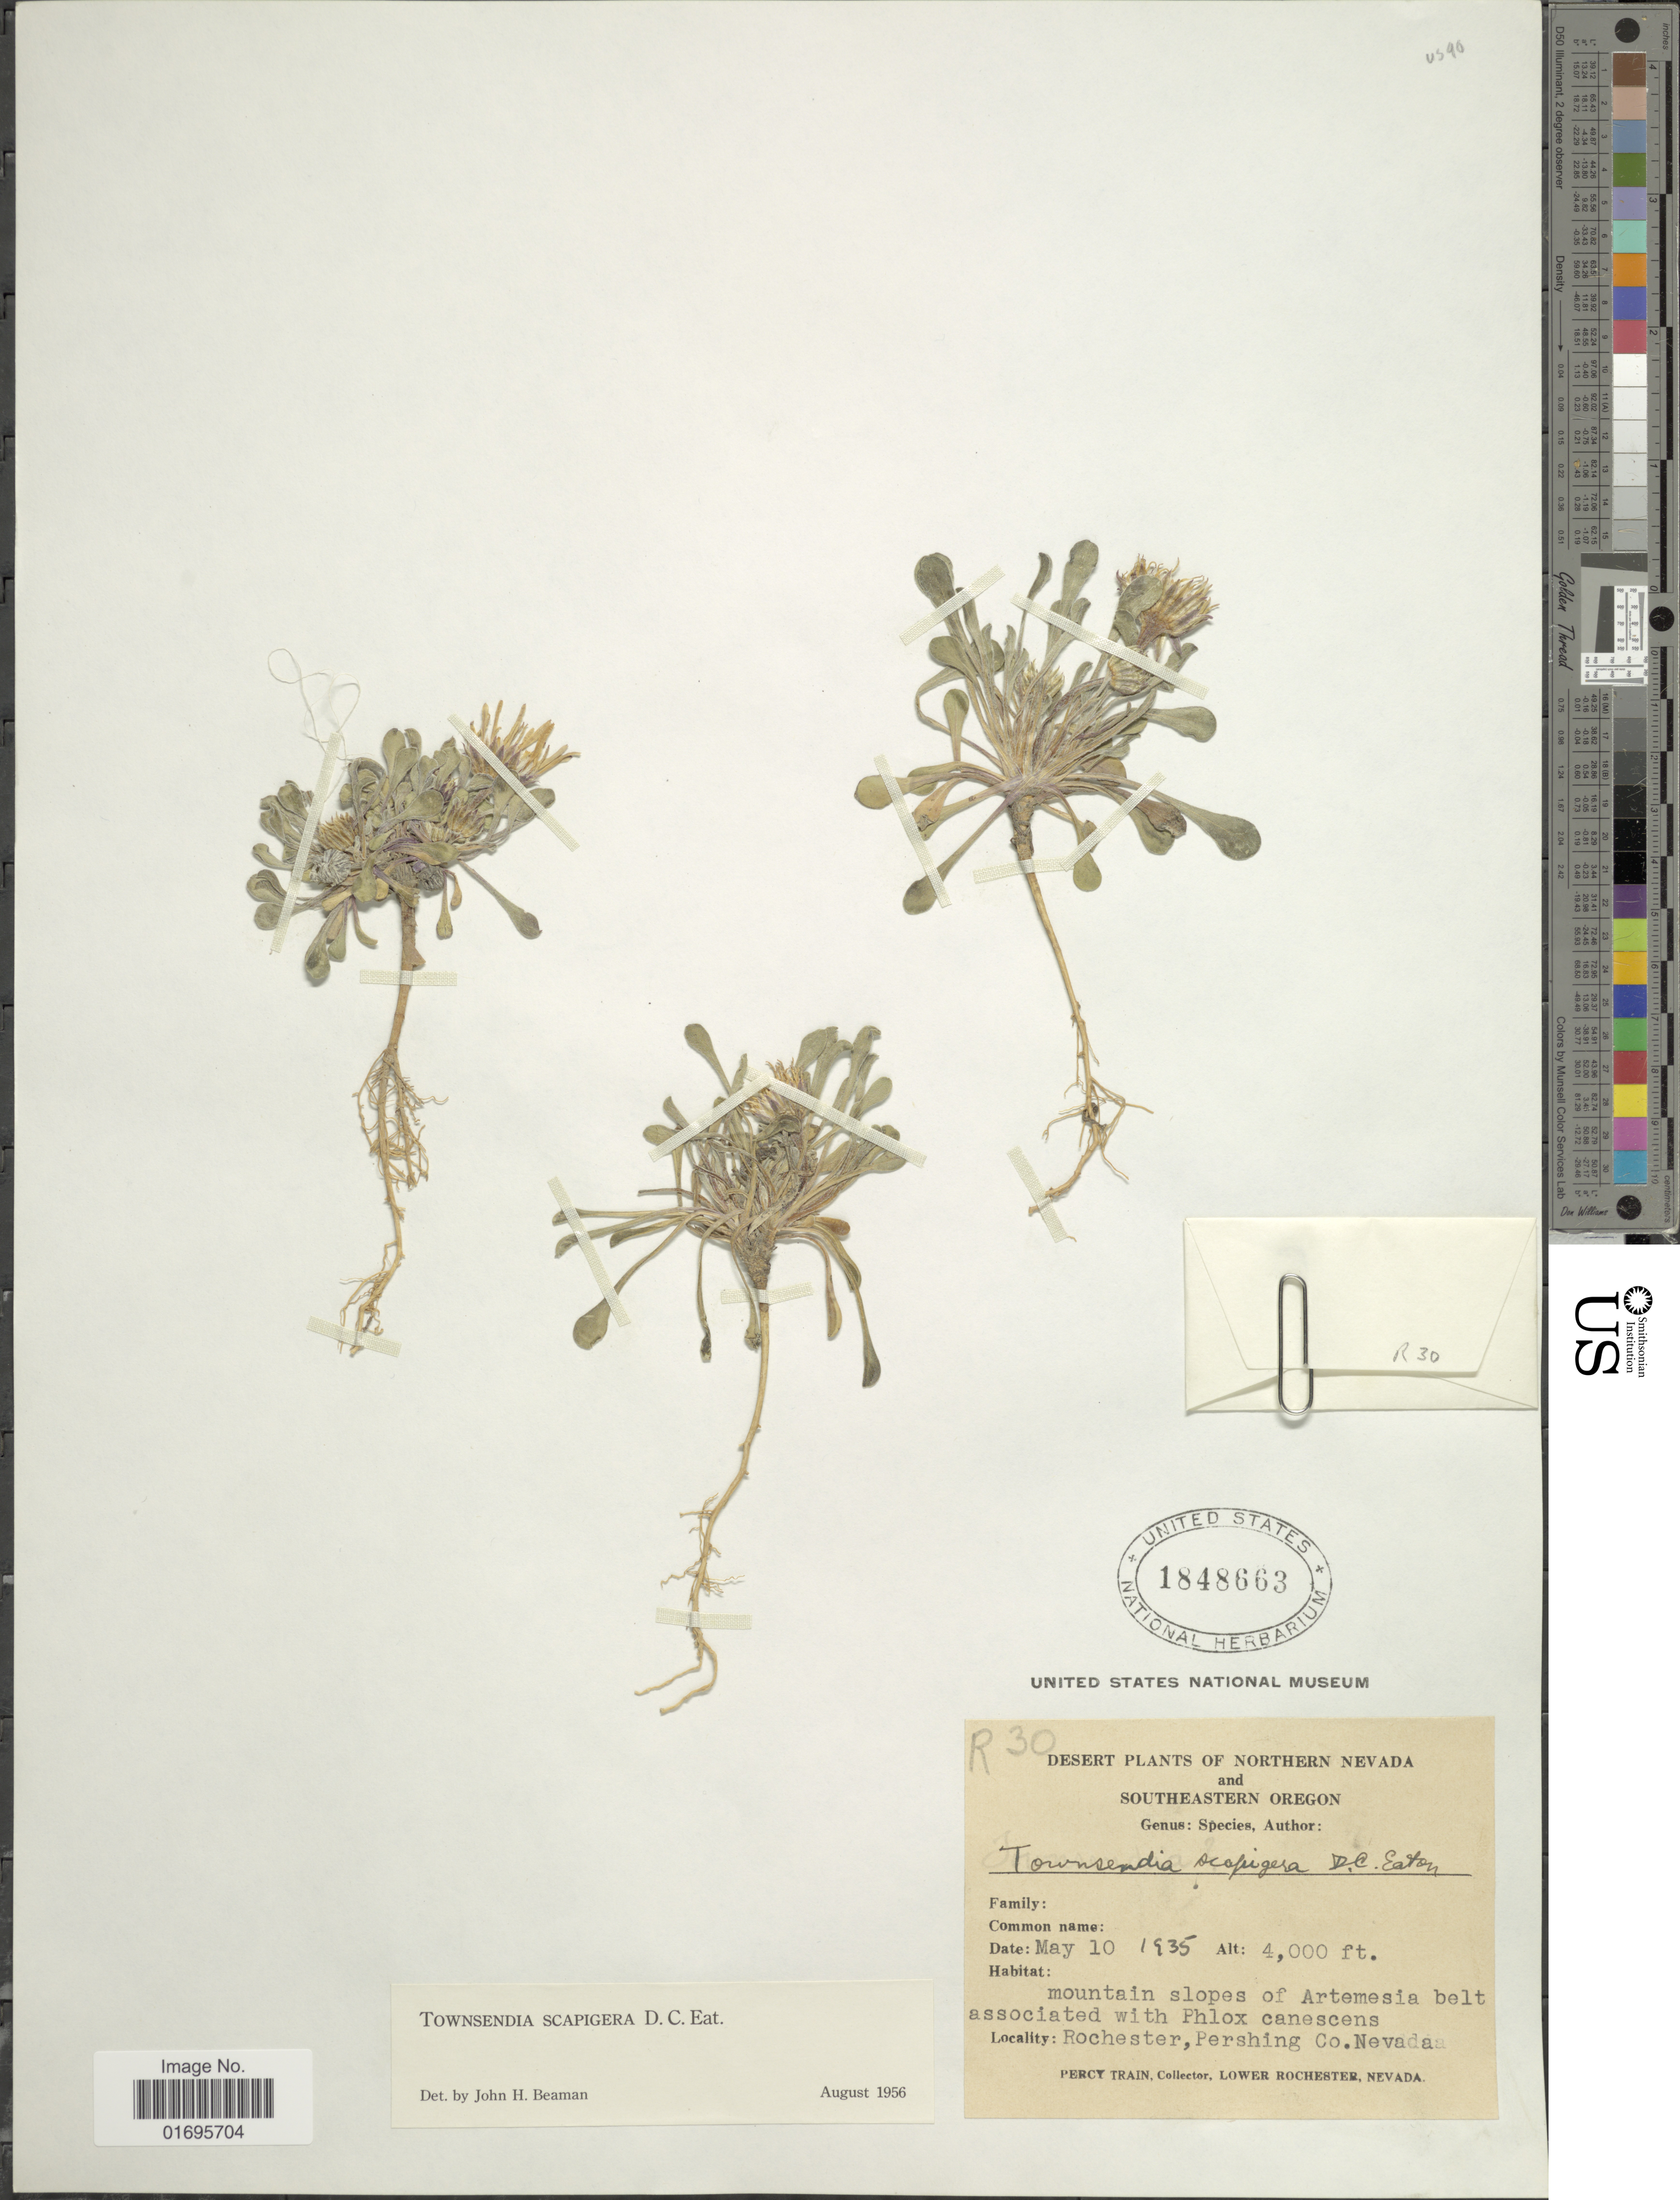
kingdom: Plantae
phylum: Tracheophyta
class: Magnoliopsida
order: Asterales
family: Asteraceae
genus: Townsendia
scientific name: Townsendia scapigera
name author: D.C. Eaton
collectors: P. Train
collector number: R30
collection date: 1935-05-10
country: United States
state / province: Nevada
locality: Desert plants of Northern Nevada, mountain slopes of Artemesia belt associated with Plos canescens, Rochester, Pershing Co.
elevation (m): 1219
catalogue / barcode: US 1848663